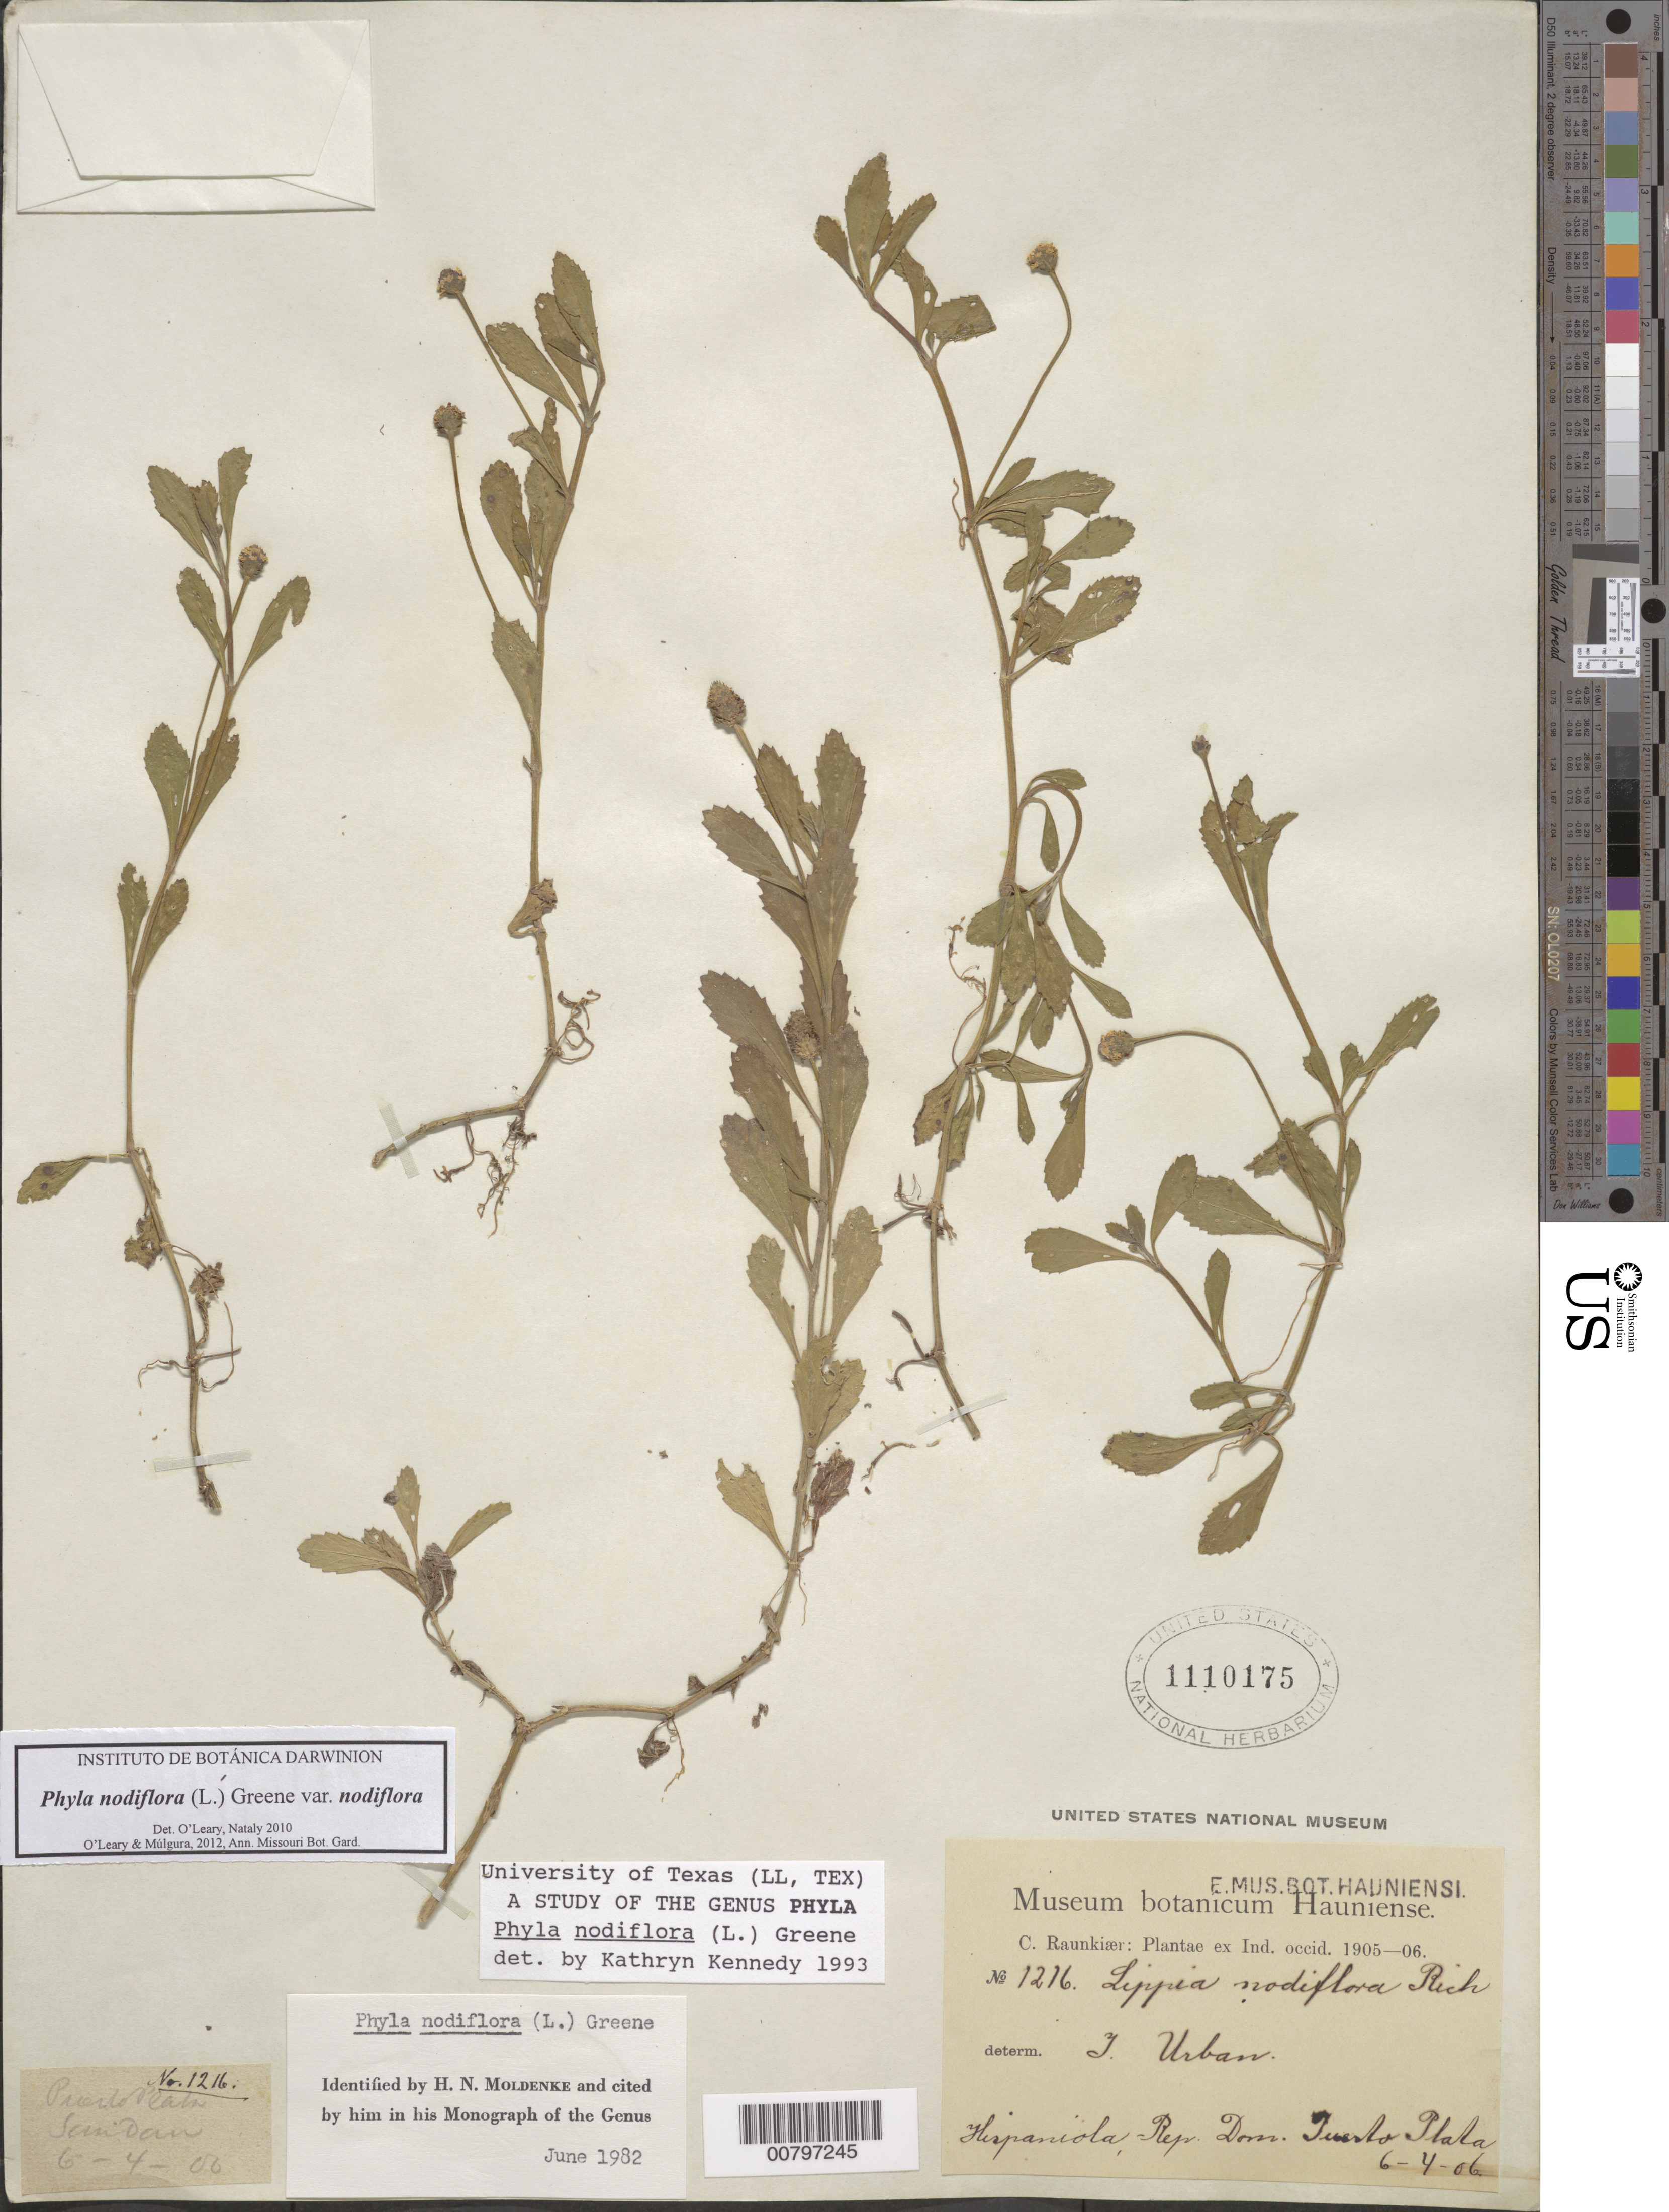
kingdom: Plantae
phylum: Tracheophyta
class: Magnoliopsida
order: Lamiales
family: Verbenaceae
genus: Phyla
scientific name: Phyla nodiflora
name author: (L.) Greene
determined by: Kennedy, K.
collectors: C. C. Raunkiaer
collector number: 1216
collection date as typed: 06 Apr 1906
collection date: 1906-04-06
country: Dominican Republic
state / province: Puerto Plata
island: Hispaniola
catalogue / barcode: US 1110175